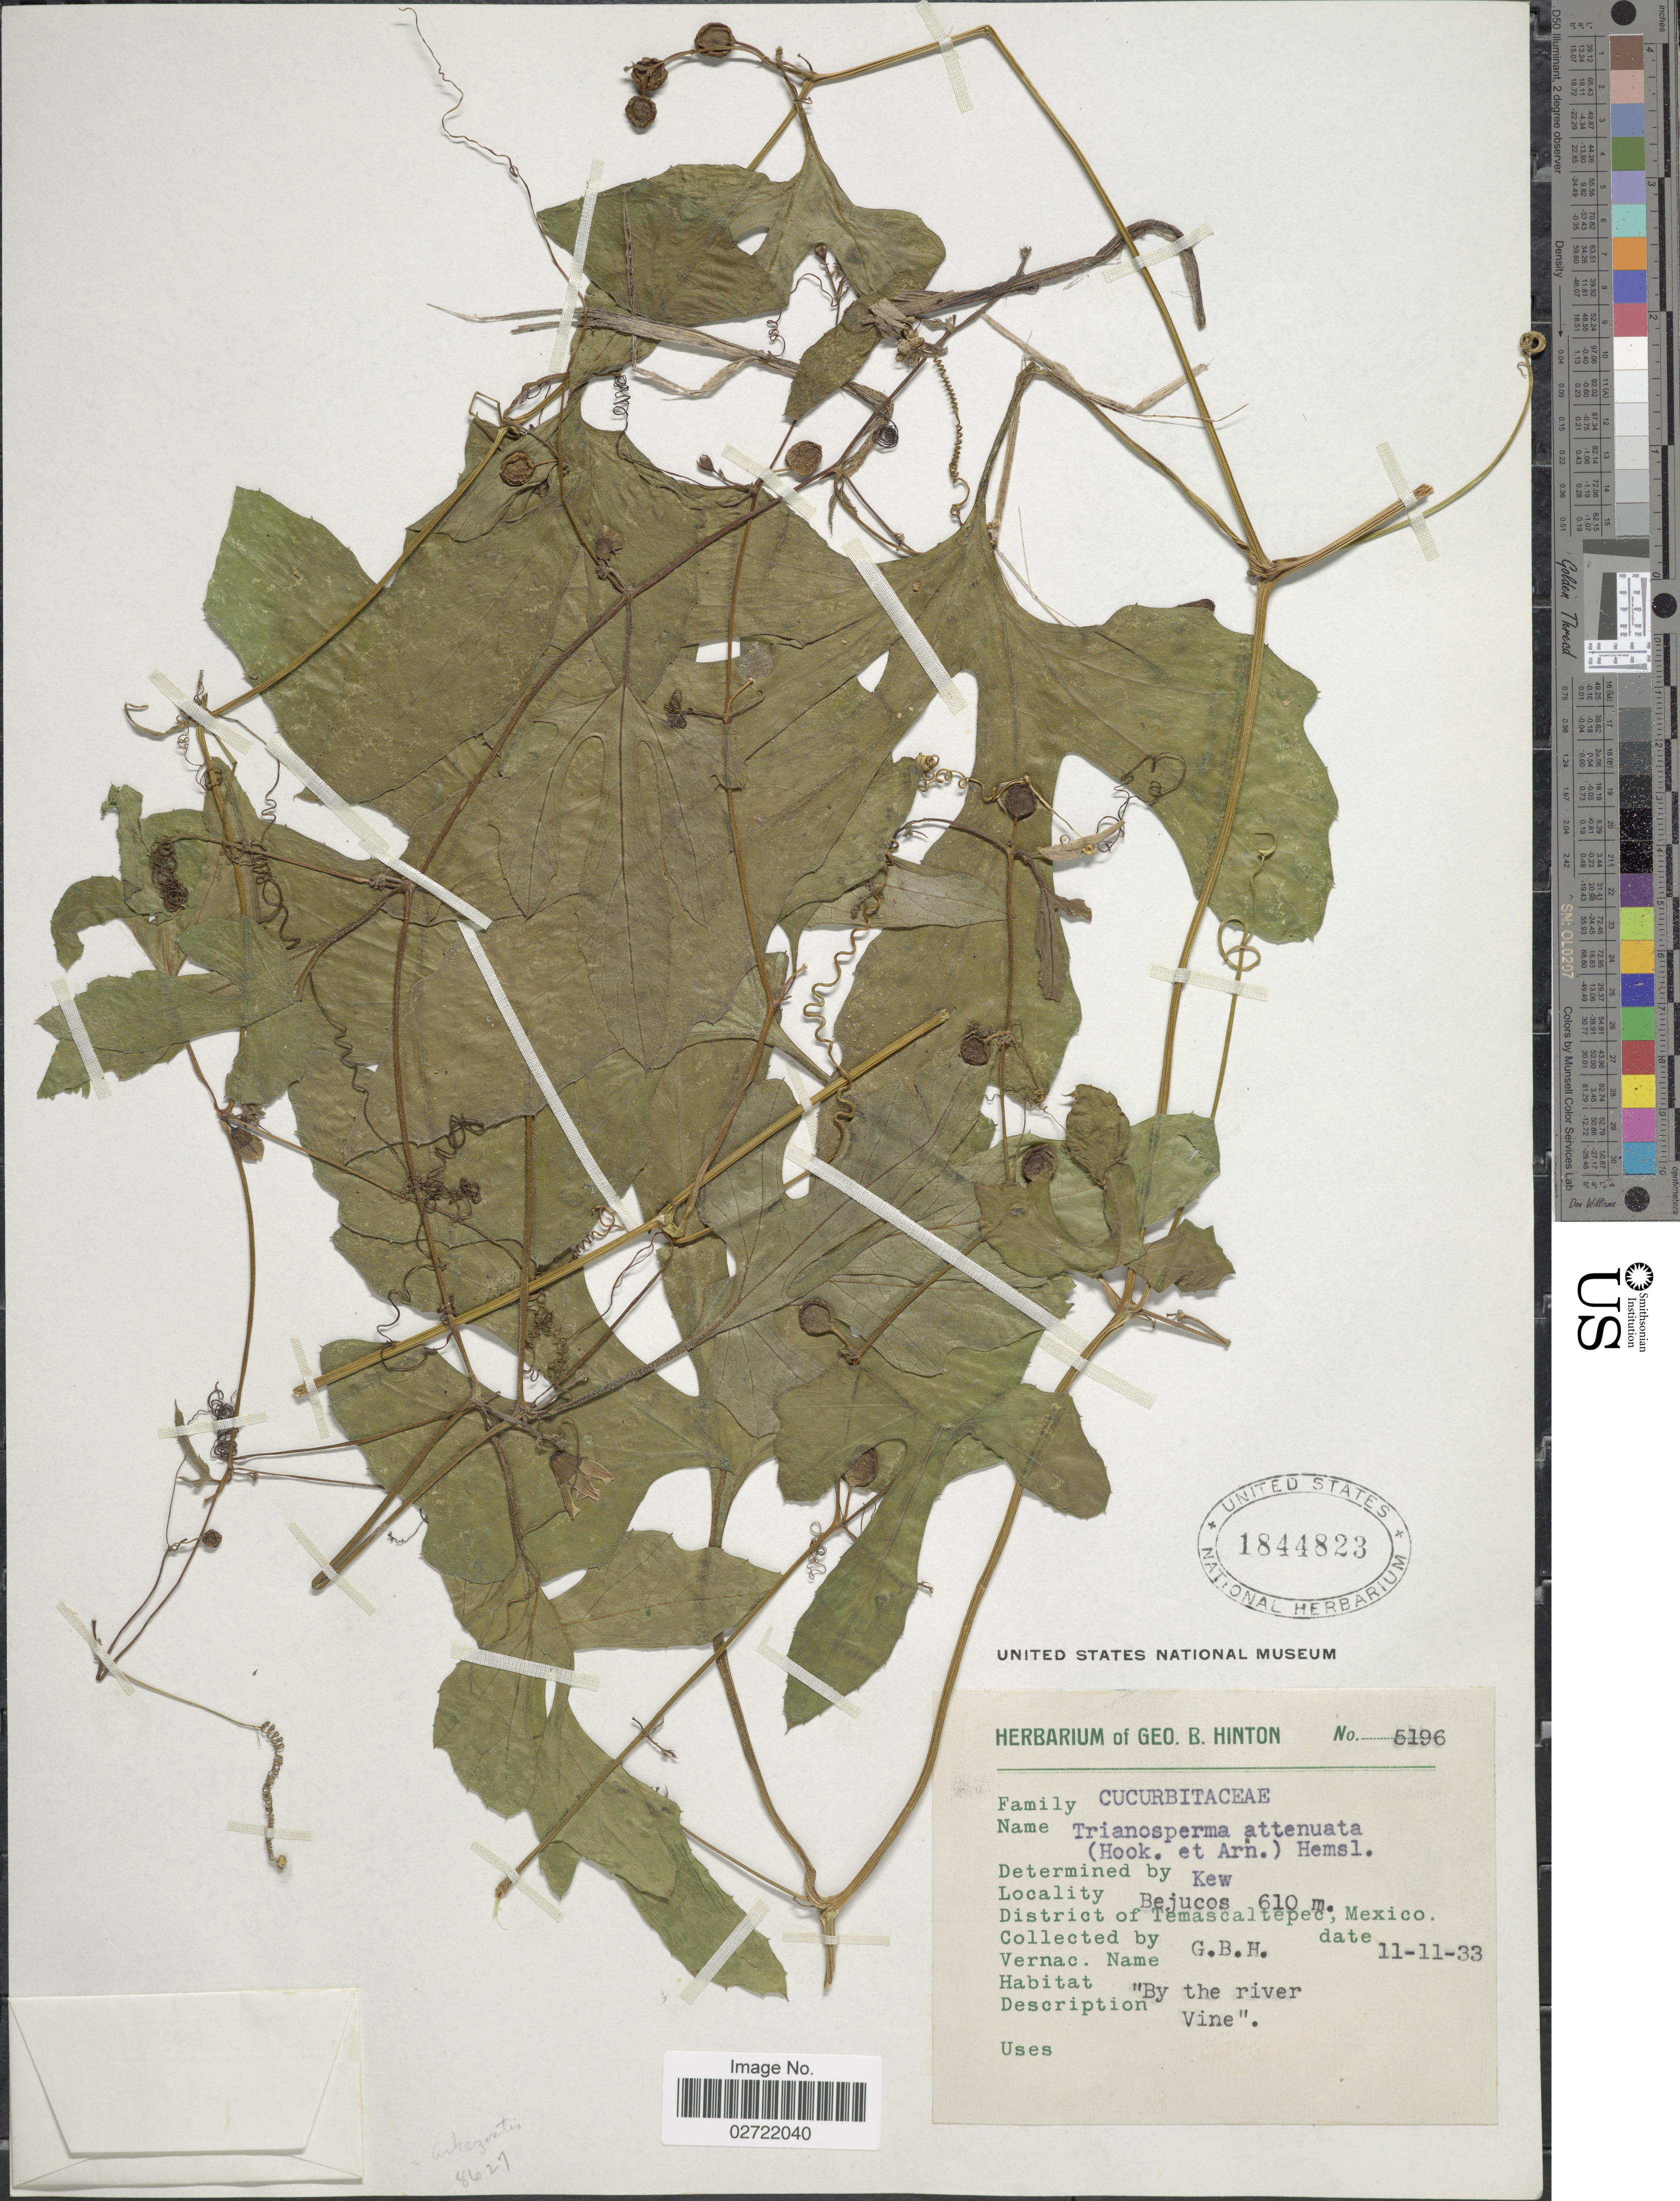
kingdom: Plantae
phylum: Tracheophyta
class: Magnoliopsida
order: Cucurbitales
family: Cucurbitaceae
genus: Cayaponia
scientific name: Cayaponia attenuata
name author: (Hook. & Arn.) Cogn.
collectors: G. B. Hinton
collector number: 5196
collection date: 1933-11-11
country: Mexico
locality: Bejucos, District of Temascaltepec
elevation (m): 610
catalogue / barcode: US 1844823